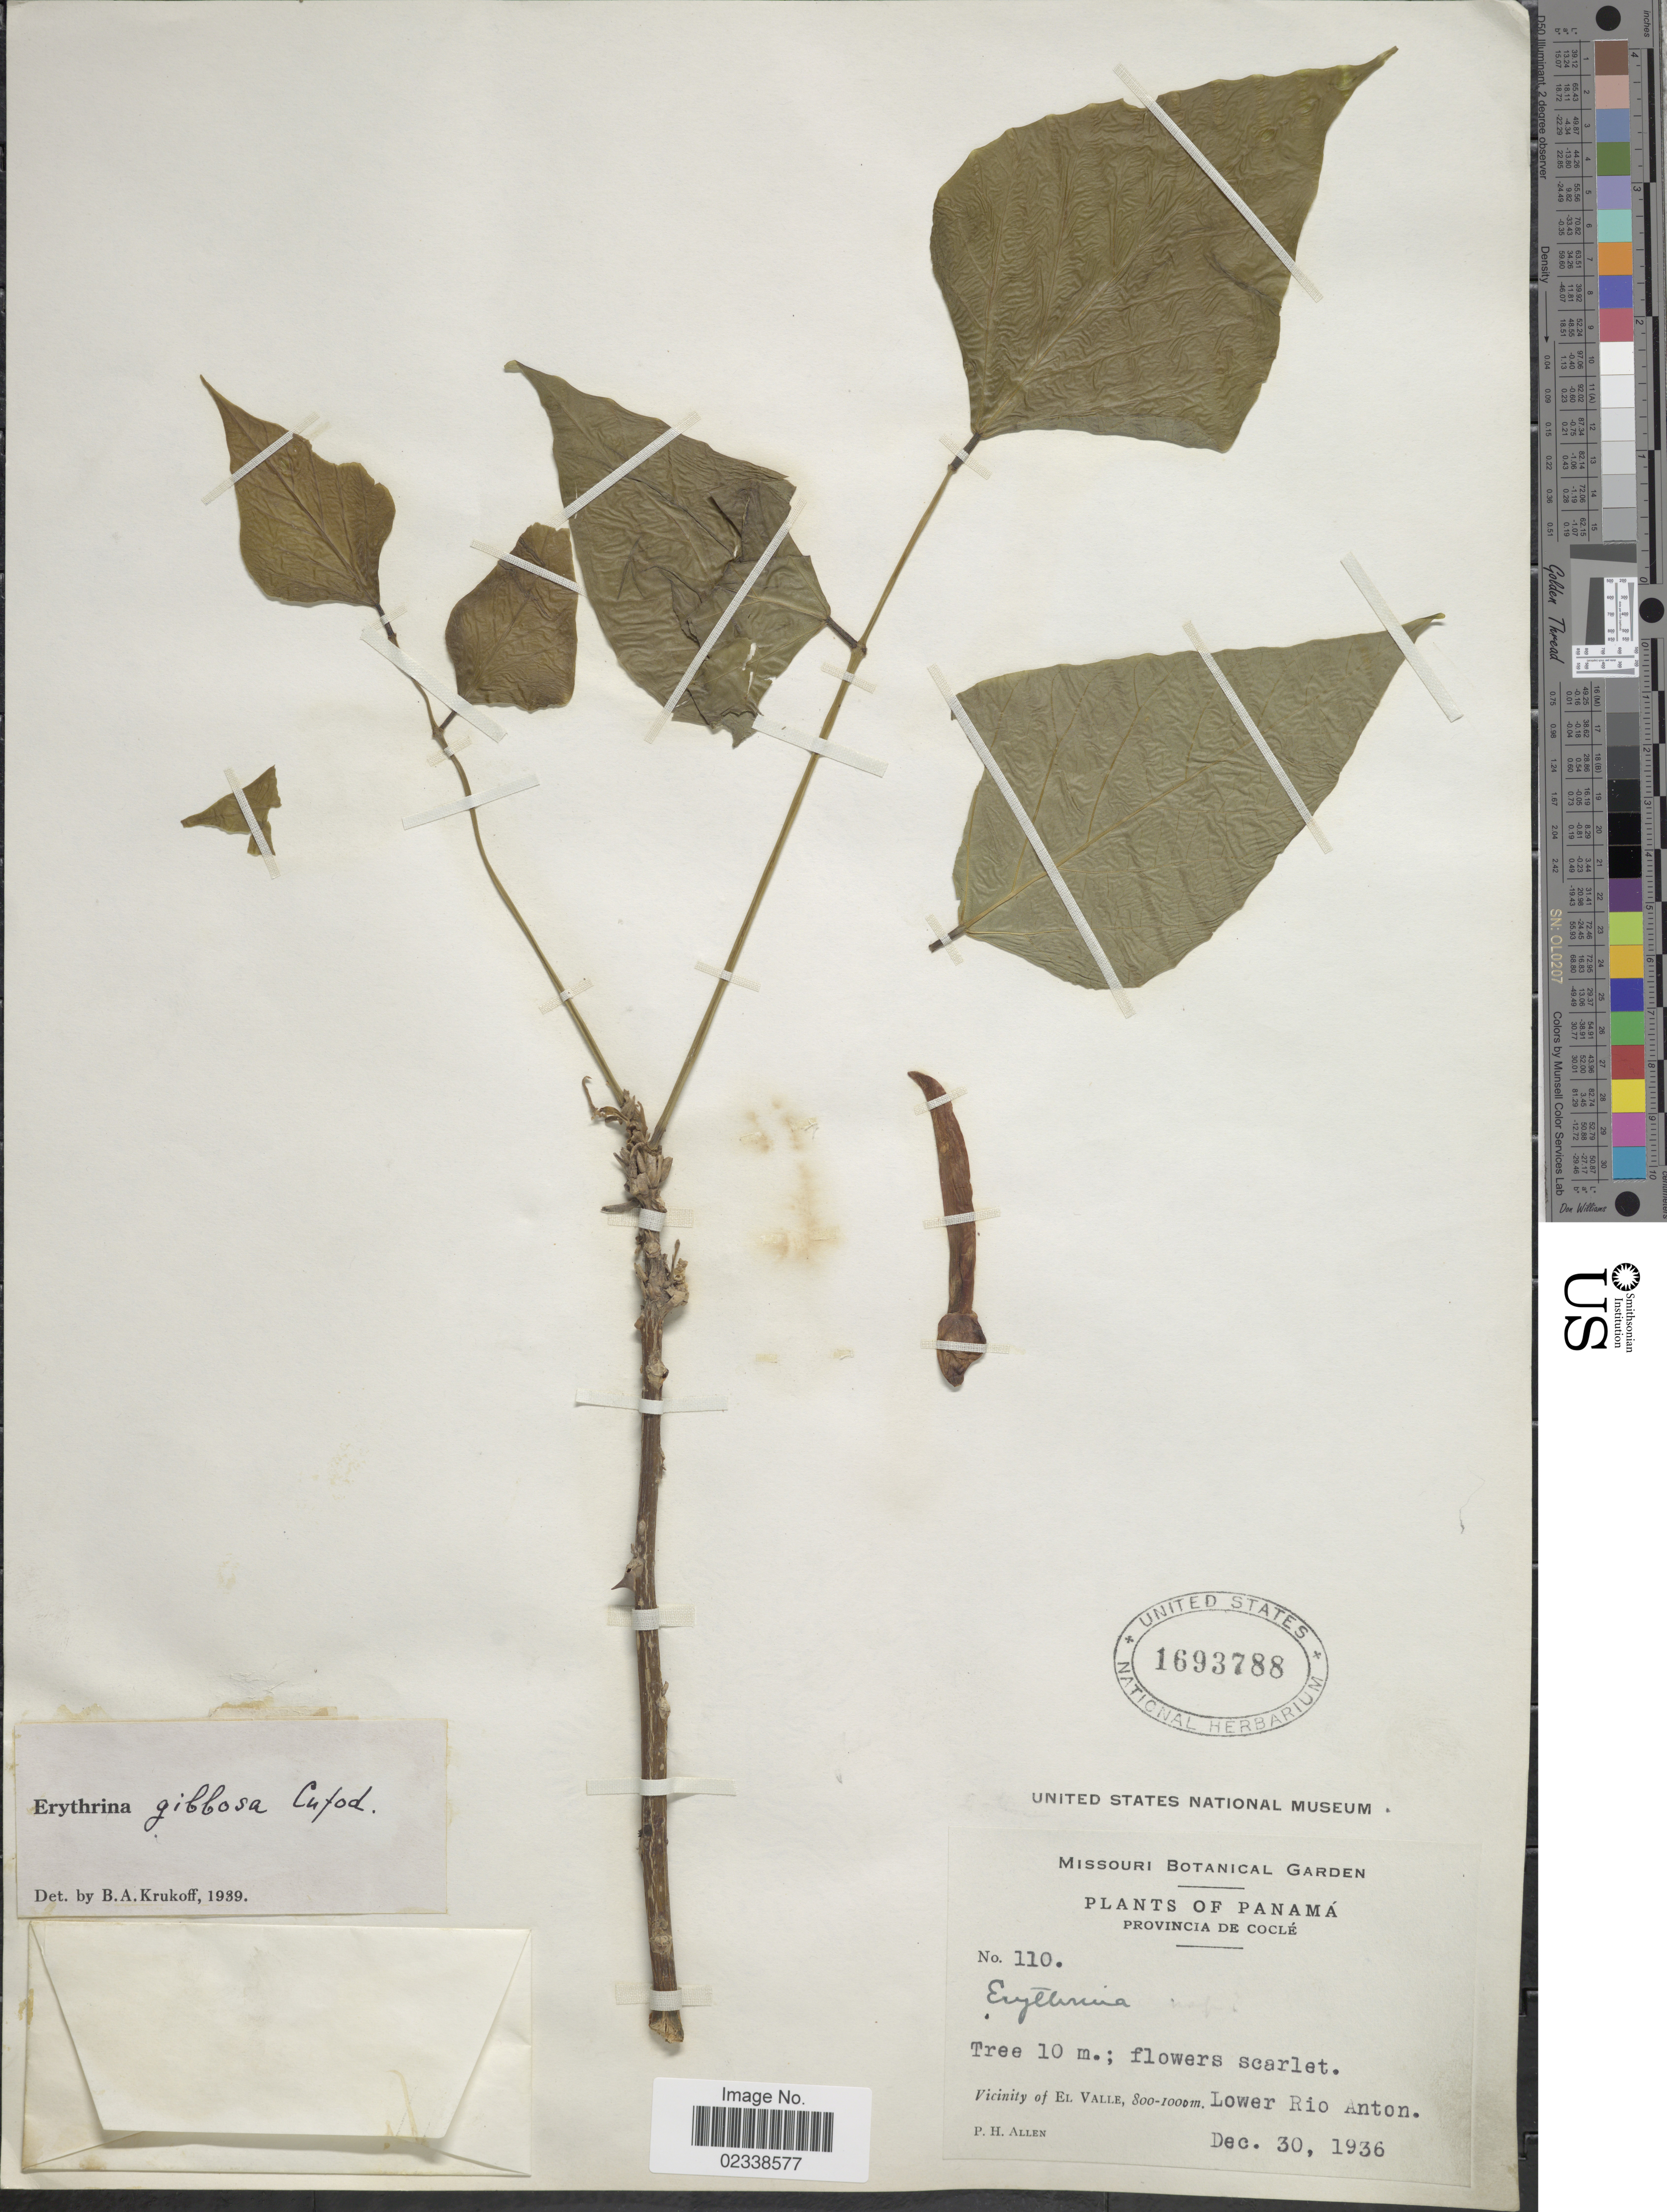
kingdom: Plantae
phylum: Tracheophyta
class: Magnoliopsida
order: Fabales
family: Fabaceae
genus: Erythrina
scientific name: Erythrina gibbosa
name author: Cufod.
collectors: P. H. Allen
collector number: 110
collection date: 1936-12-30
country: Panama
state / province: Coclé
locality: Vicinity of El Valle, Lower Rio Anton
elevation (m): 800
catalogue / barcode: US 1693788